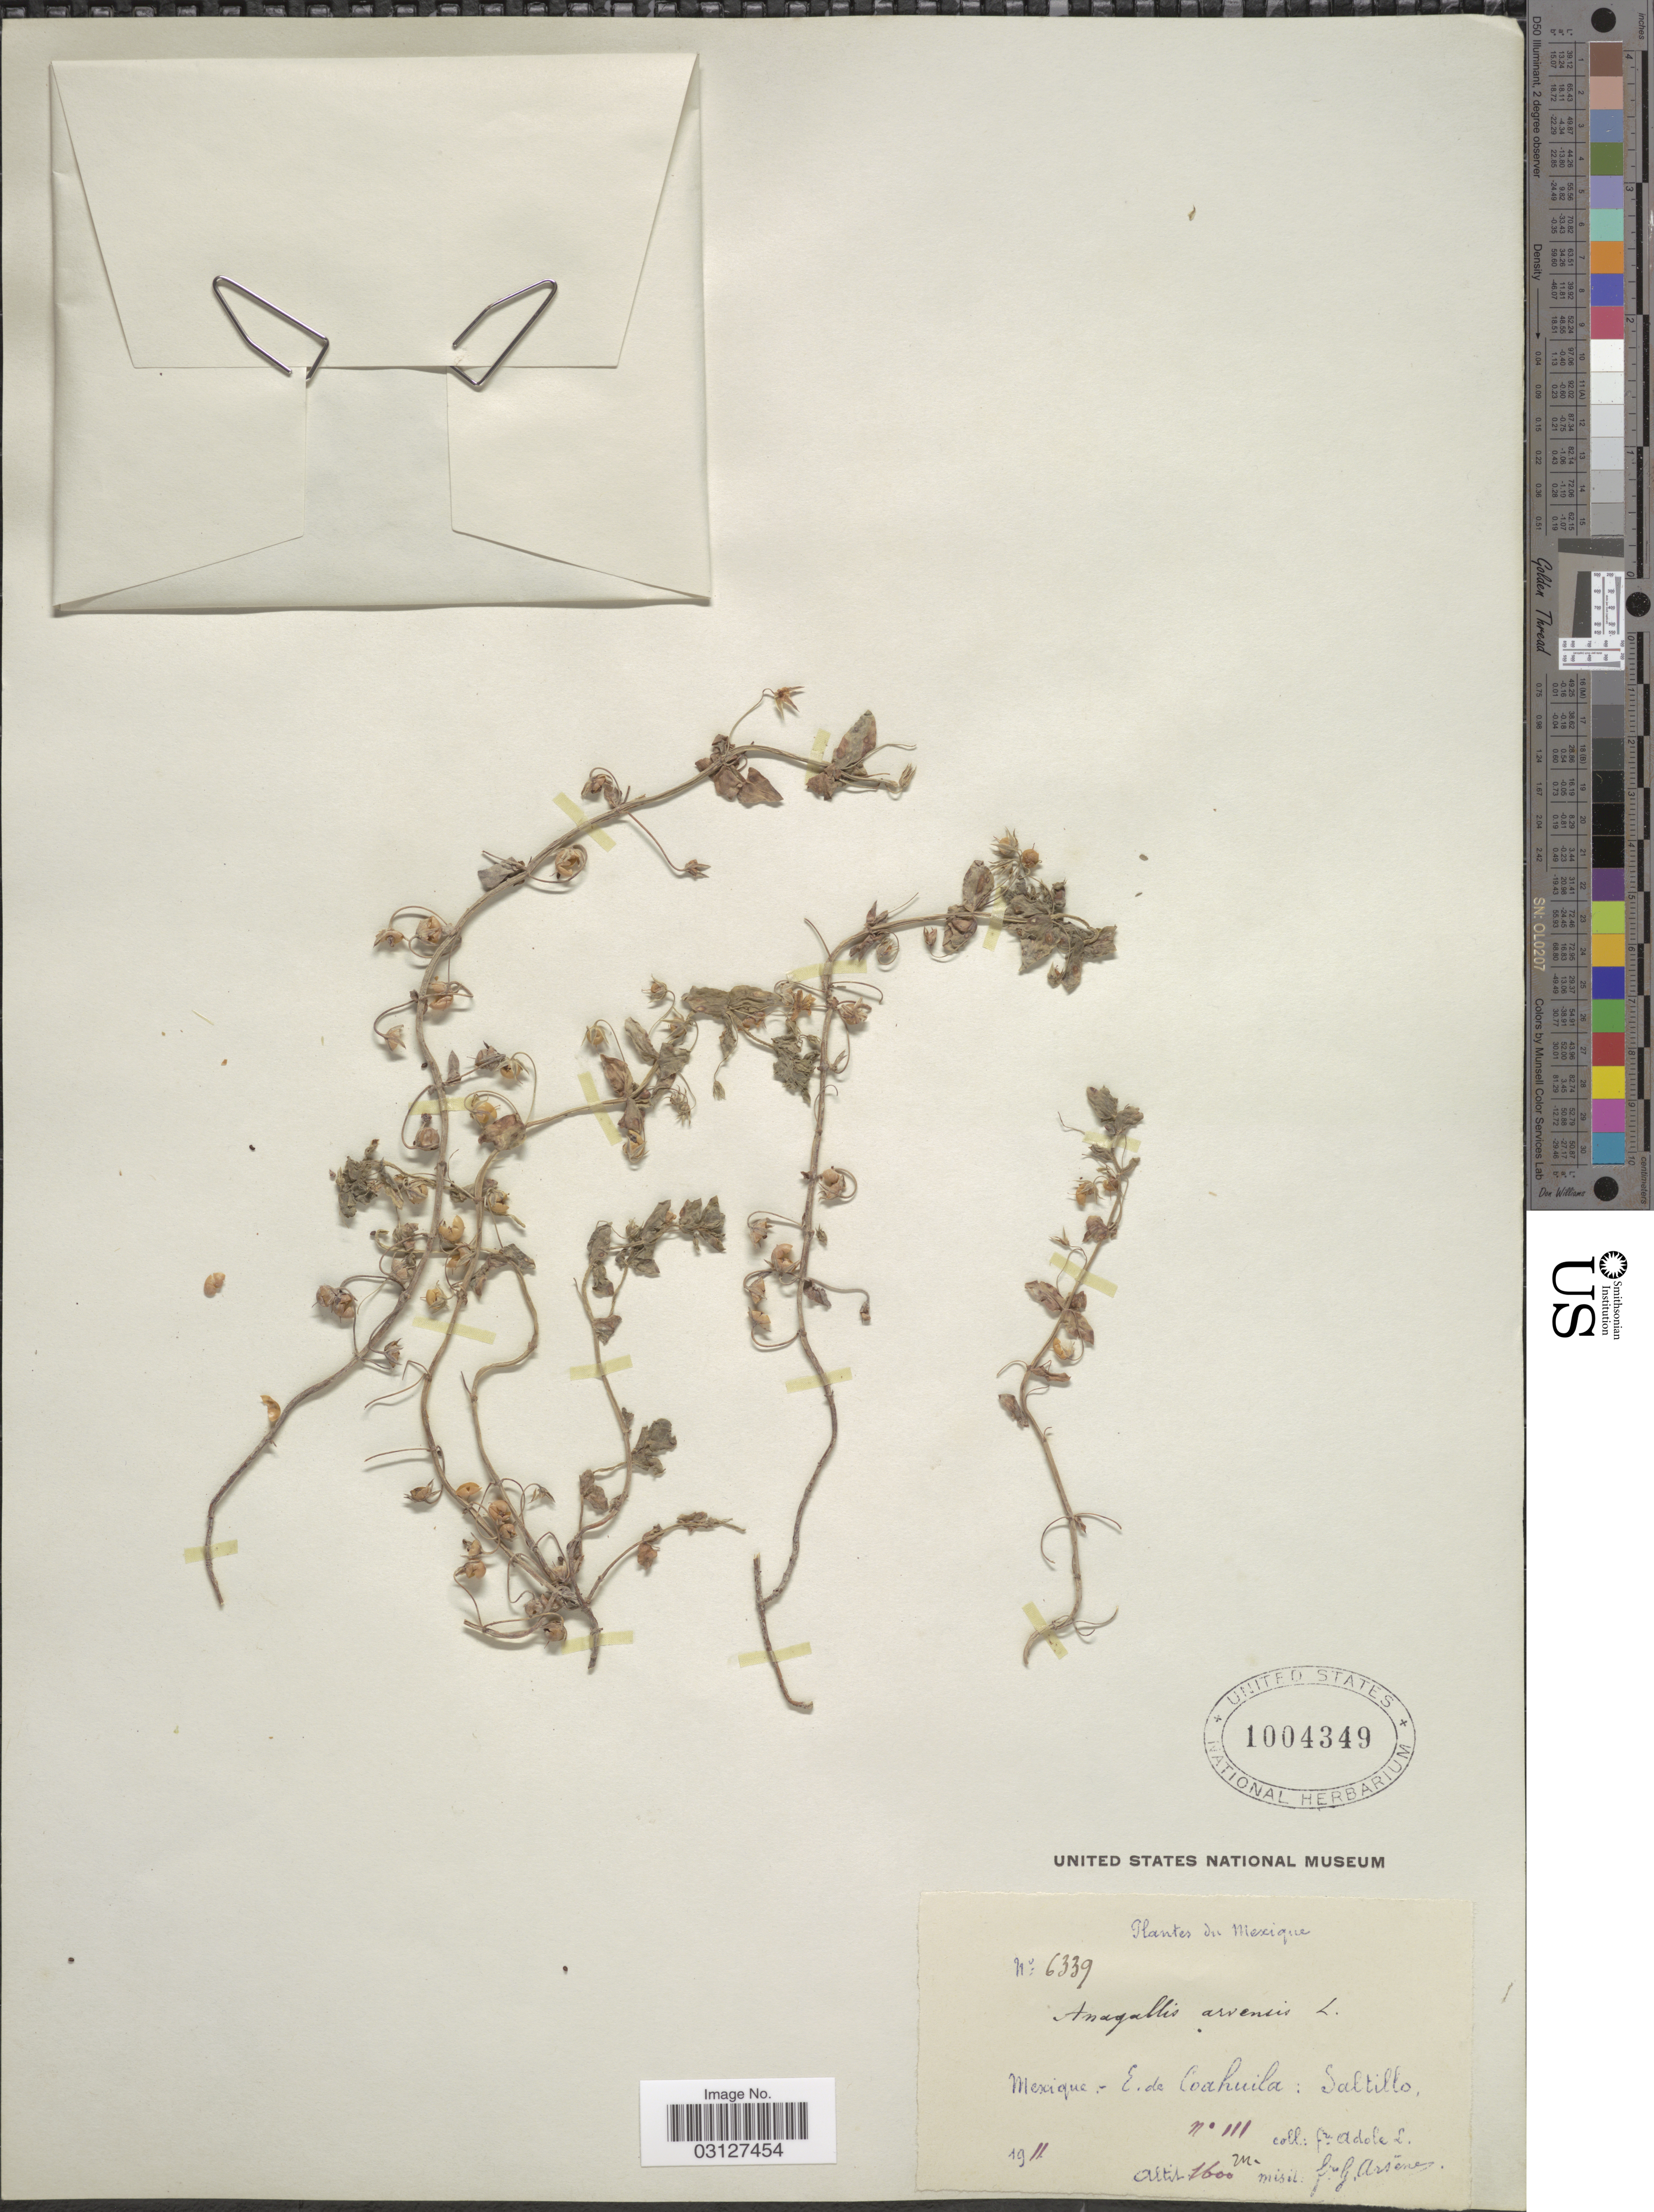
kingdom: Plantae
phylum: Tracheophyta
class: Magnoliopsida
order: Ericales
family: Primulaceae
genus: Anagallis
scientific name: Anagallis arvensis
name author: L.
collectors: Bro. Adole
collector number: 111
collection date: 1911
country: Mexico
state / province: Coahuila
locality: E. de Coahuila: Saltillo.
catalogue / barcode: US 1004349